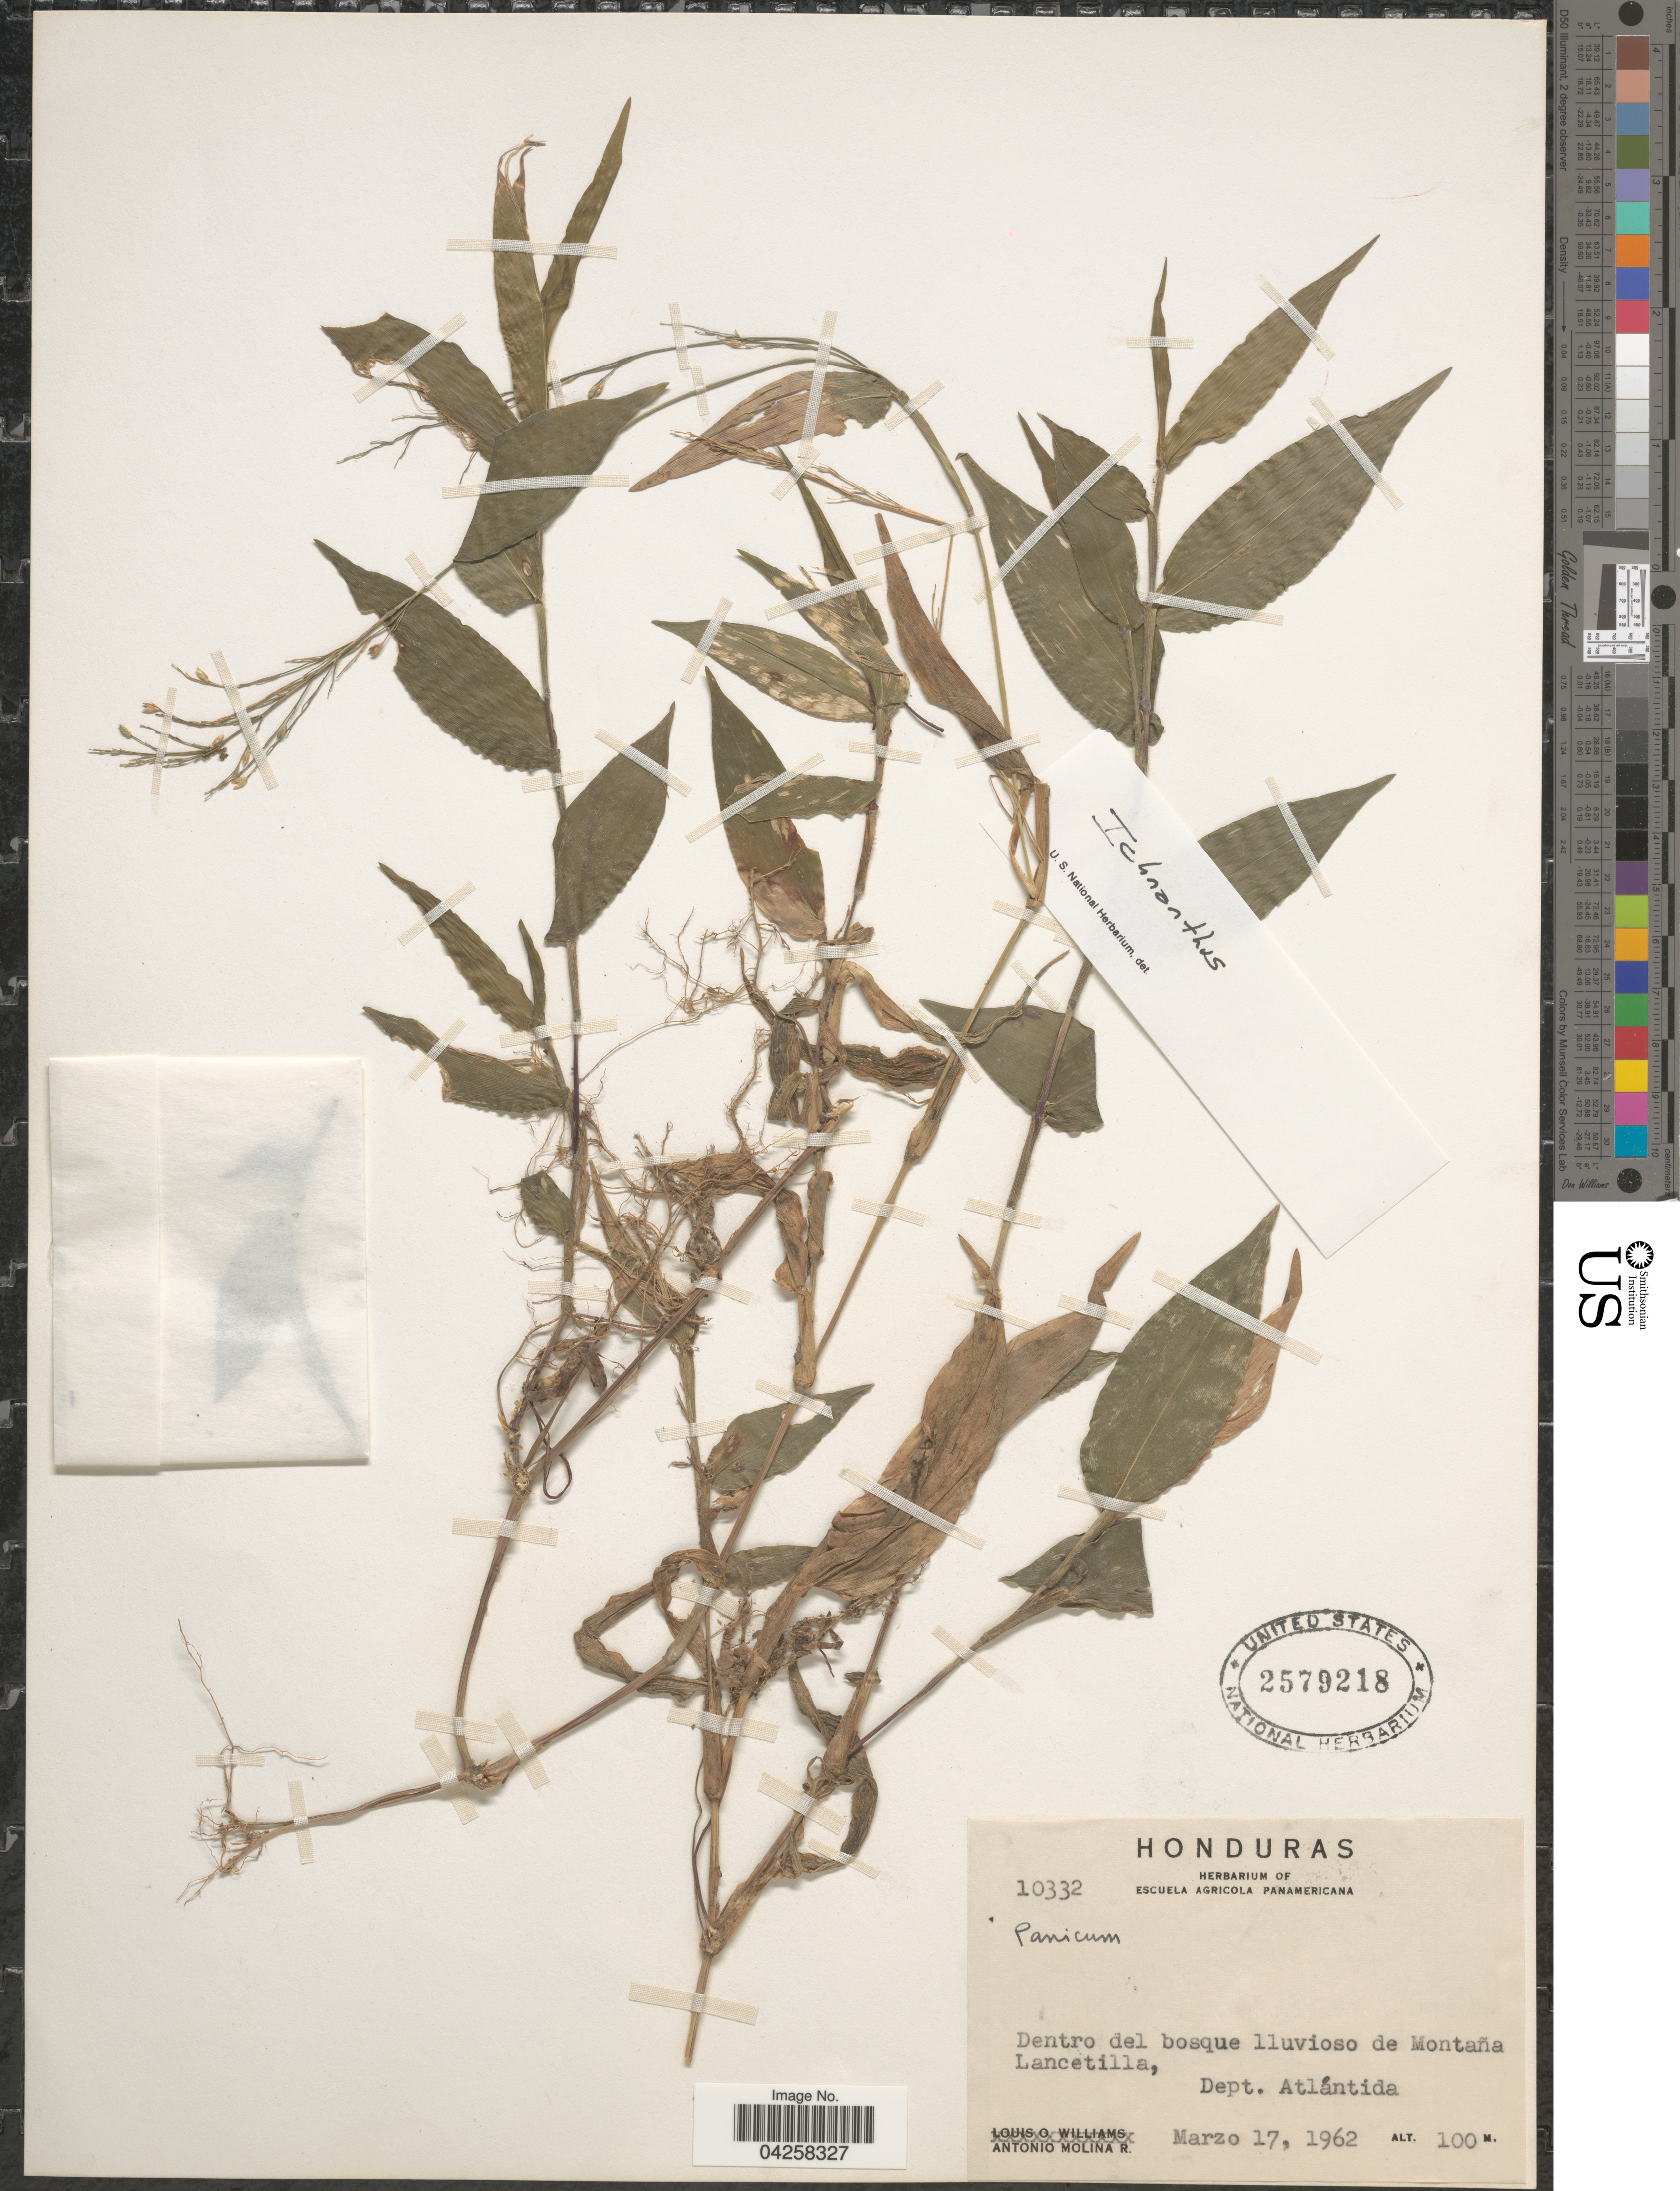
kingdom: Plantae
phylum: Tracheophyta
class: Liliopsida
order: Poales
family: Poaceae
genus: Ichnanthus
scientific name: Ichnanthus sp.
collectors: A. Molina R.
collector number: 10332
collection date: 1962-03-17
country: Honduras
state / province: Atlantida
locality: Dentro del bosque lluvioso de Montaña Lancetilla, Dept. Atlántida.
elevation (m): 100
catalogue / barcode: US 2579218